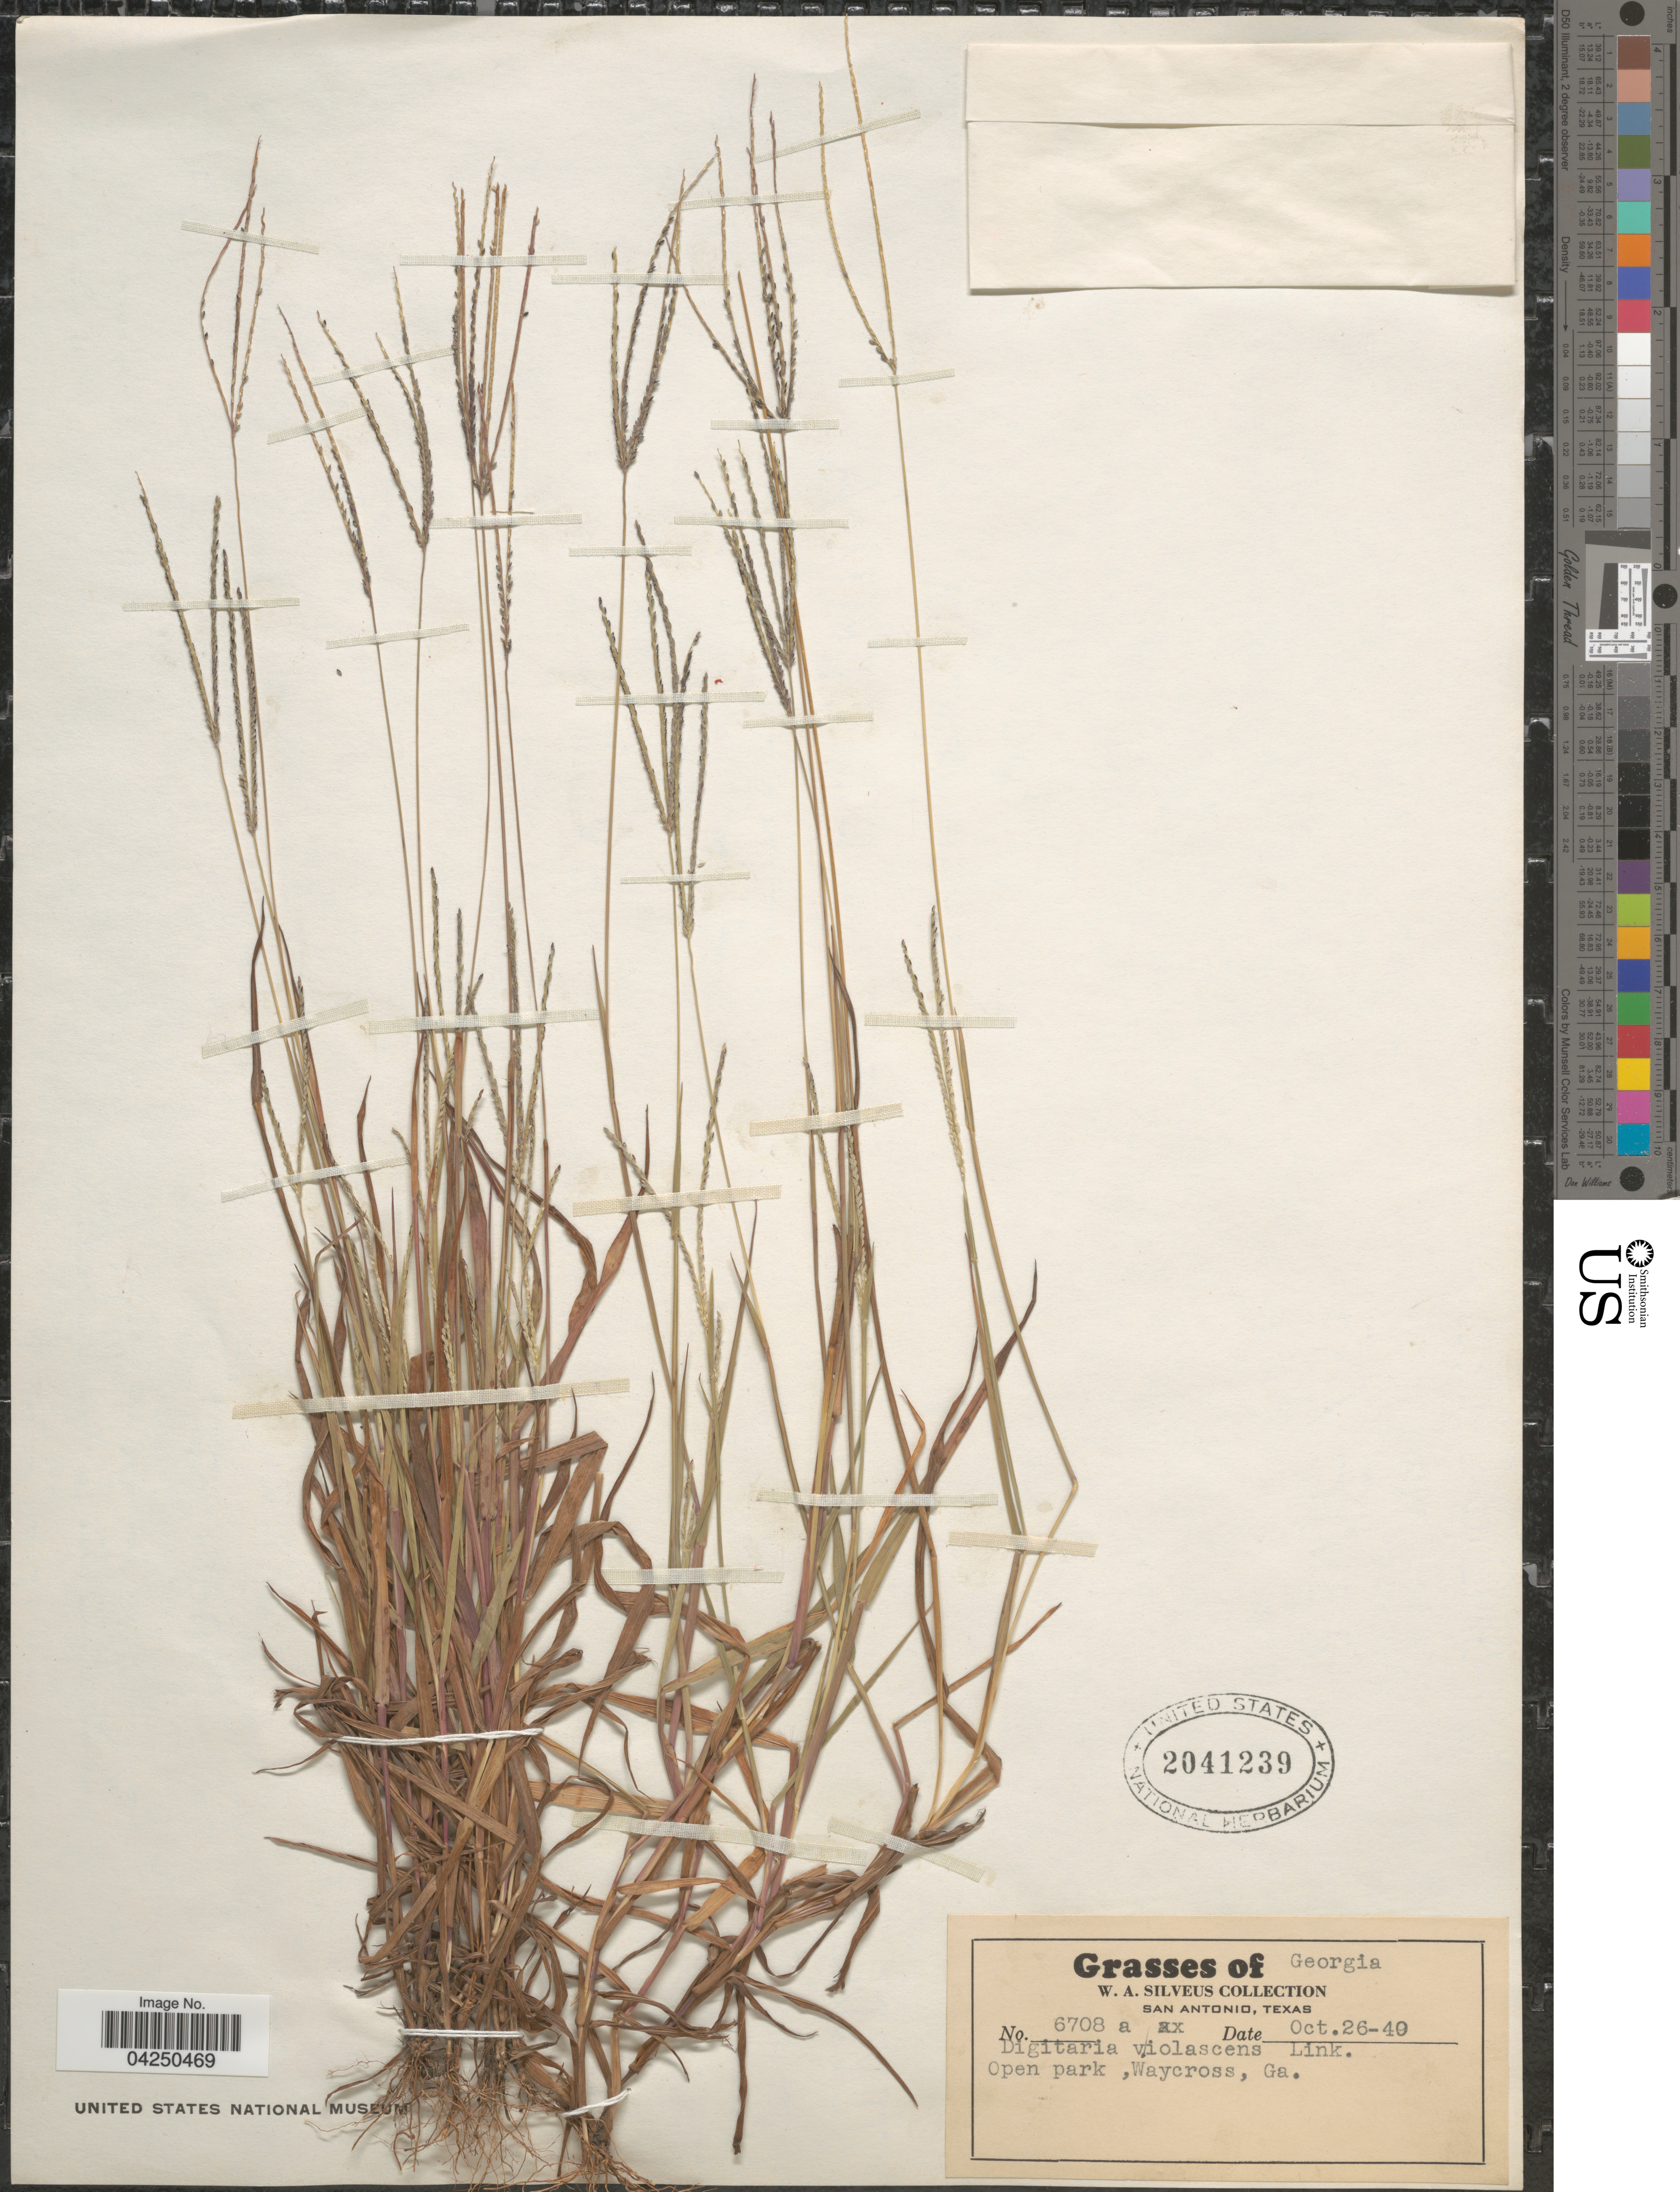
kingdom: Plantae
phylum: Tracheophyta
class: Liliopsida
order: Poales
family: Poaceae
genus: Digitaria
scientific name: Digitaria violascens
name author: Link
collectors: W. Silveus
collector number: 6708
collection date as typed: Transcribed d/m/y: 26/10/40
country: United States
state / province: Georgia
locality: Open park, Waycross.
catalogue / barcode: US 2041239